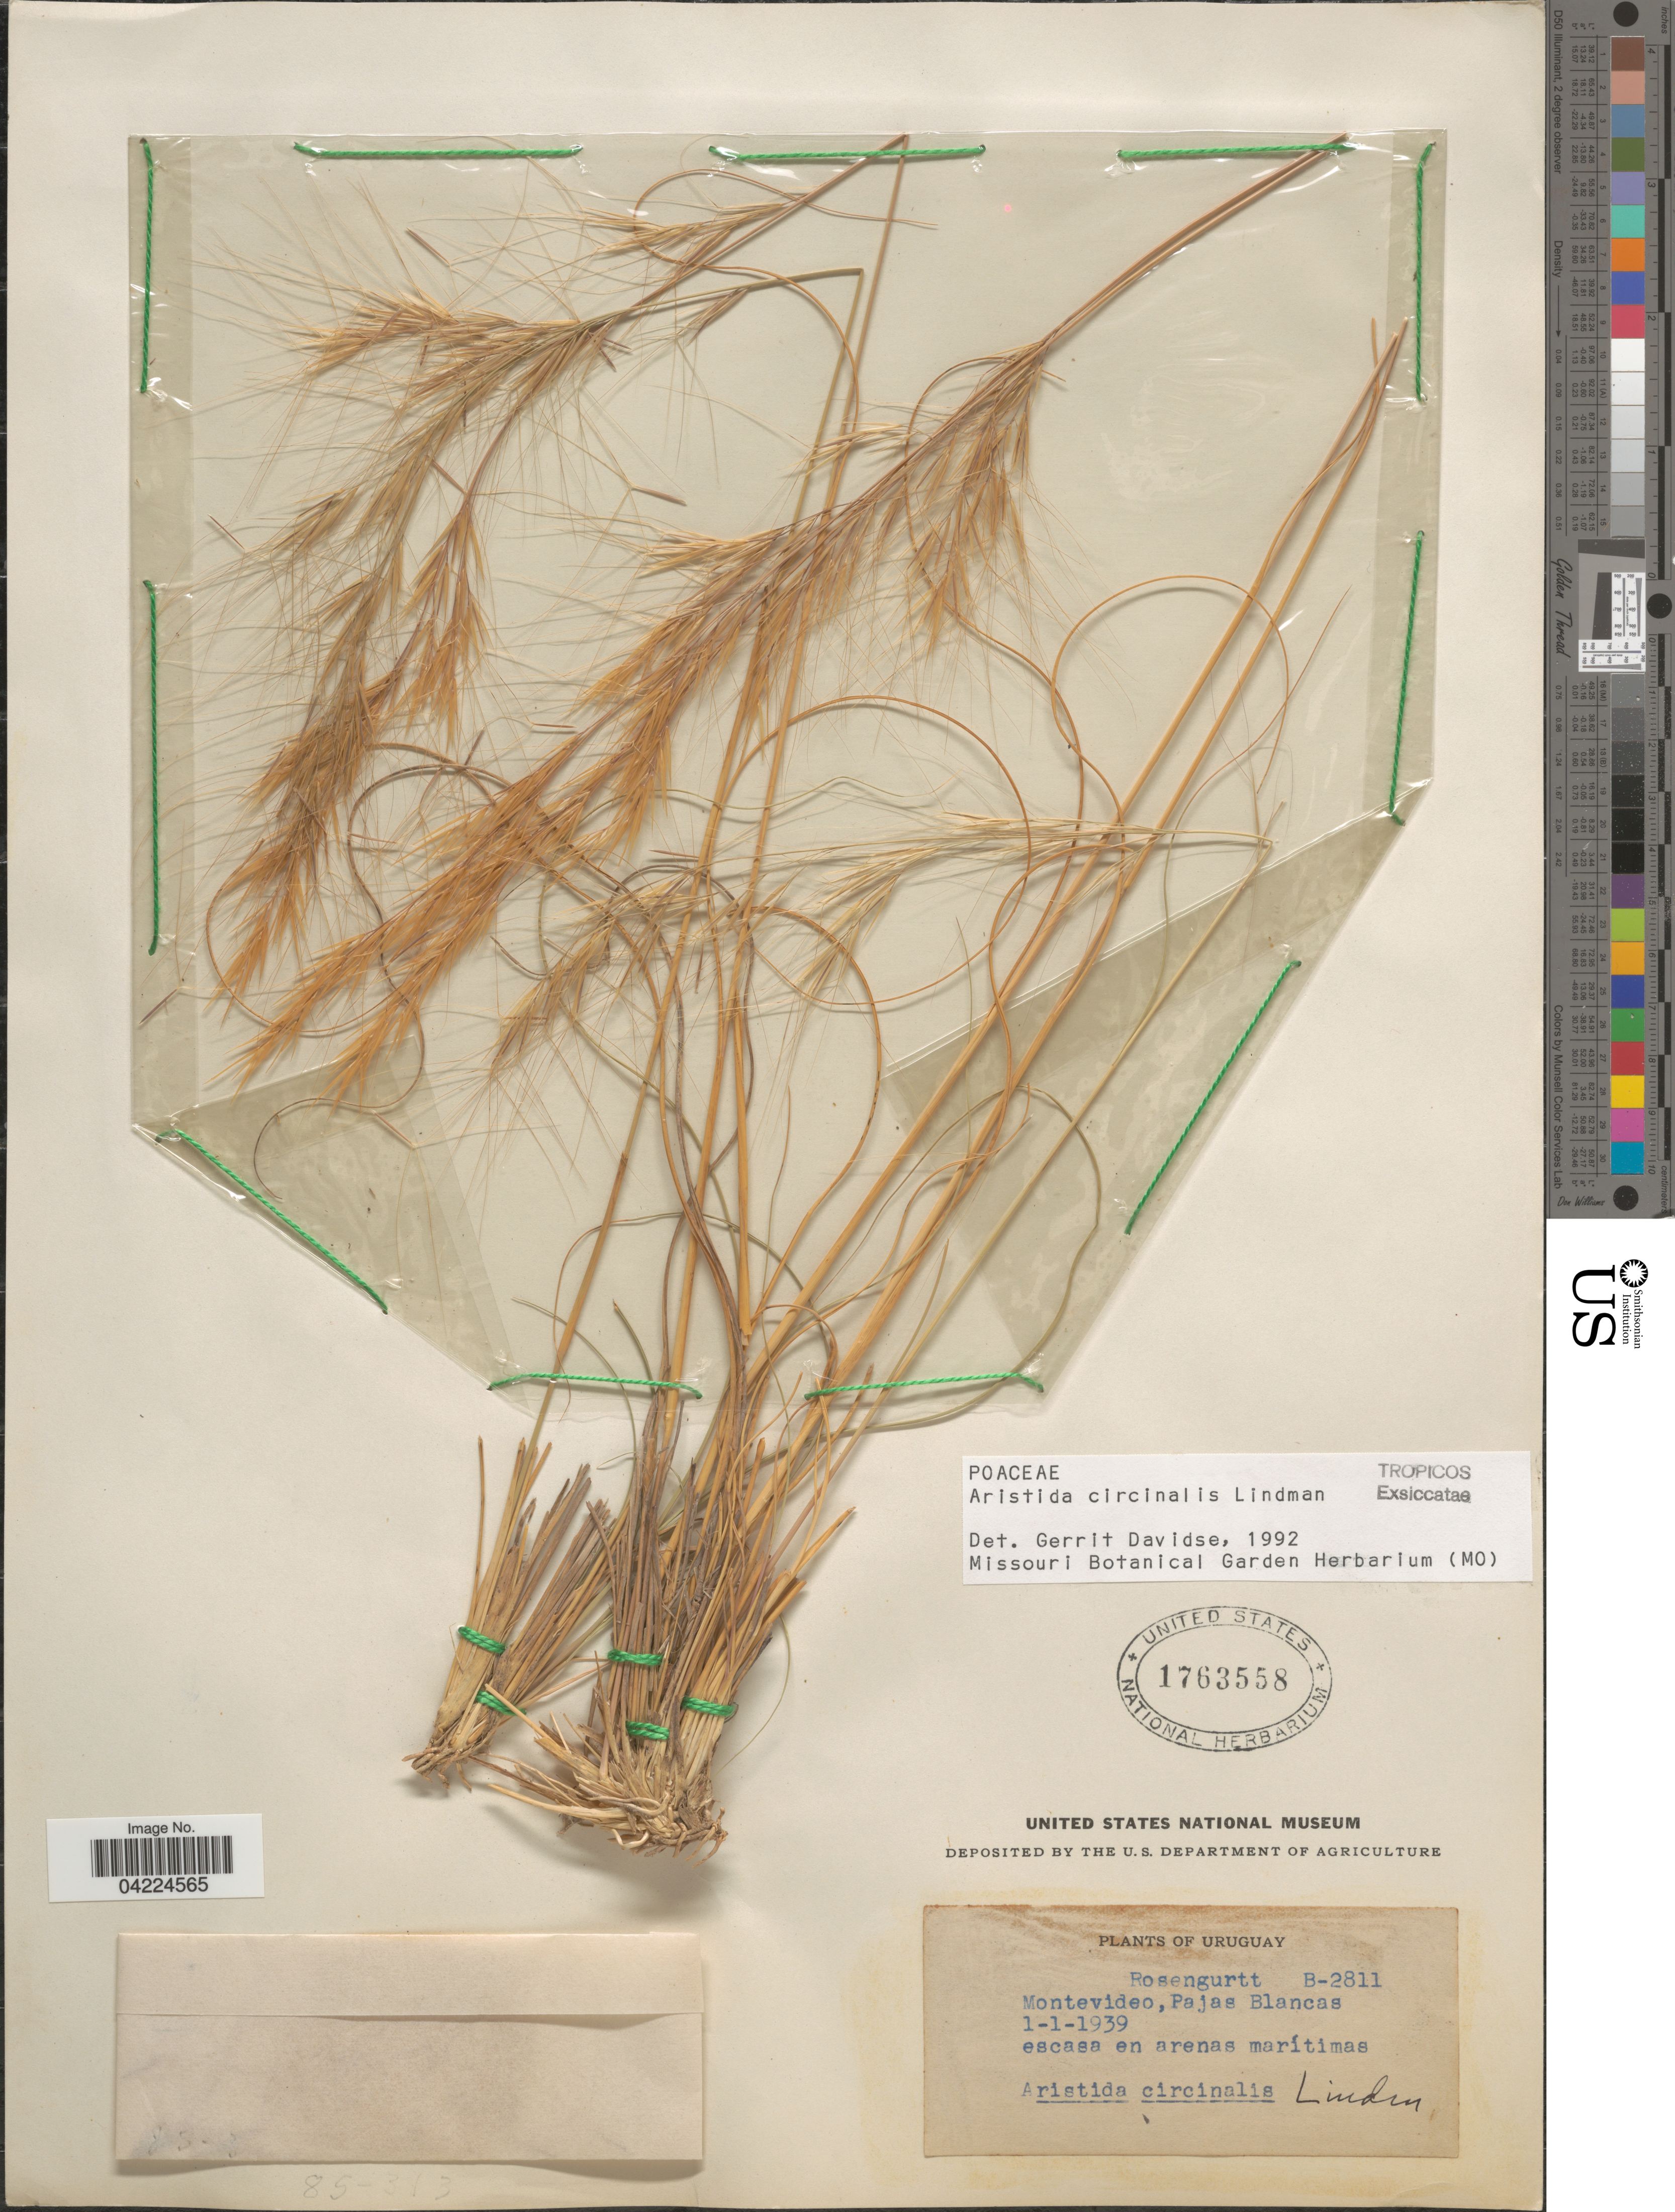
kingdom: Plantae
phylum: Tracheophyta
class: Liliopsida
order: Poales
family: Poaceae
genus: Aristida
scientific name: Aristida circinalis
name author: Lindm.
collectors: Rosengurtt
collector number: B-2811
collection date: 1939-01-01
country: Uruguay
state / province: Montevideo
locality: Pajas Blancas.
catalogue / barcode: US 1763558